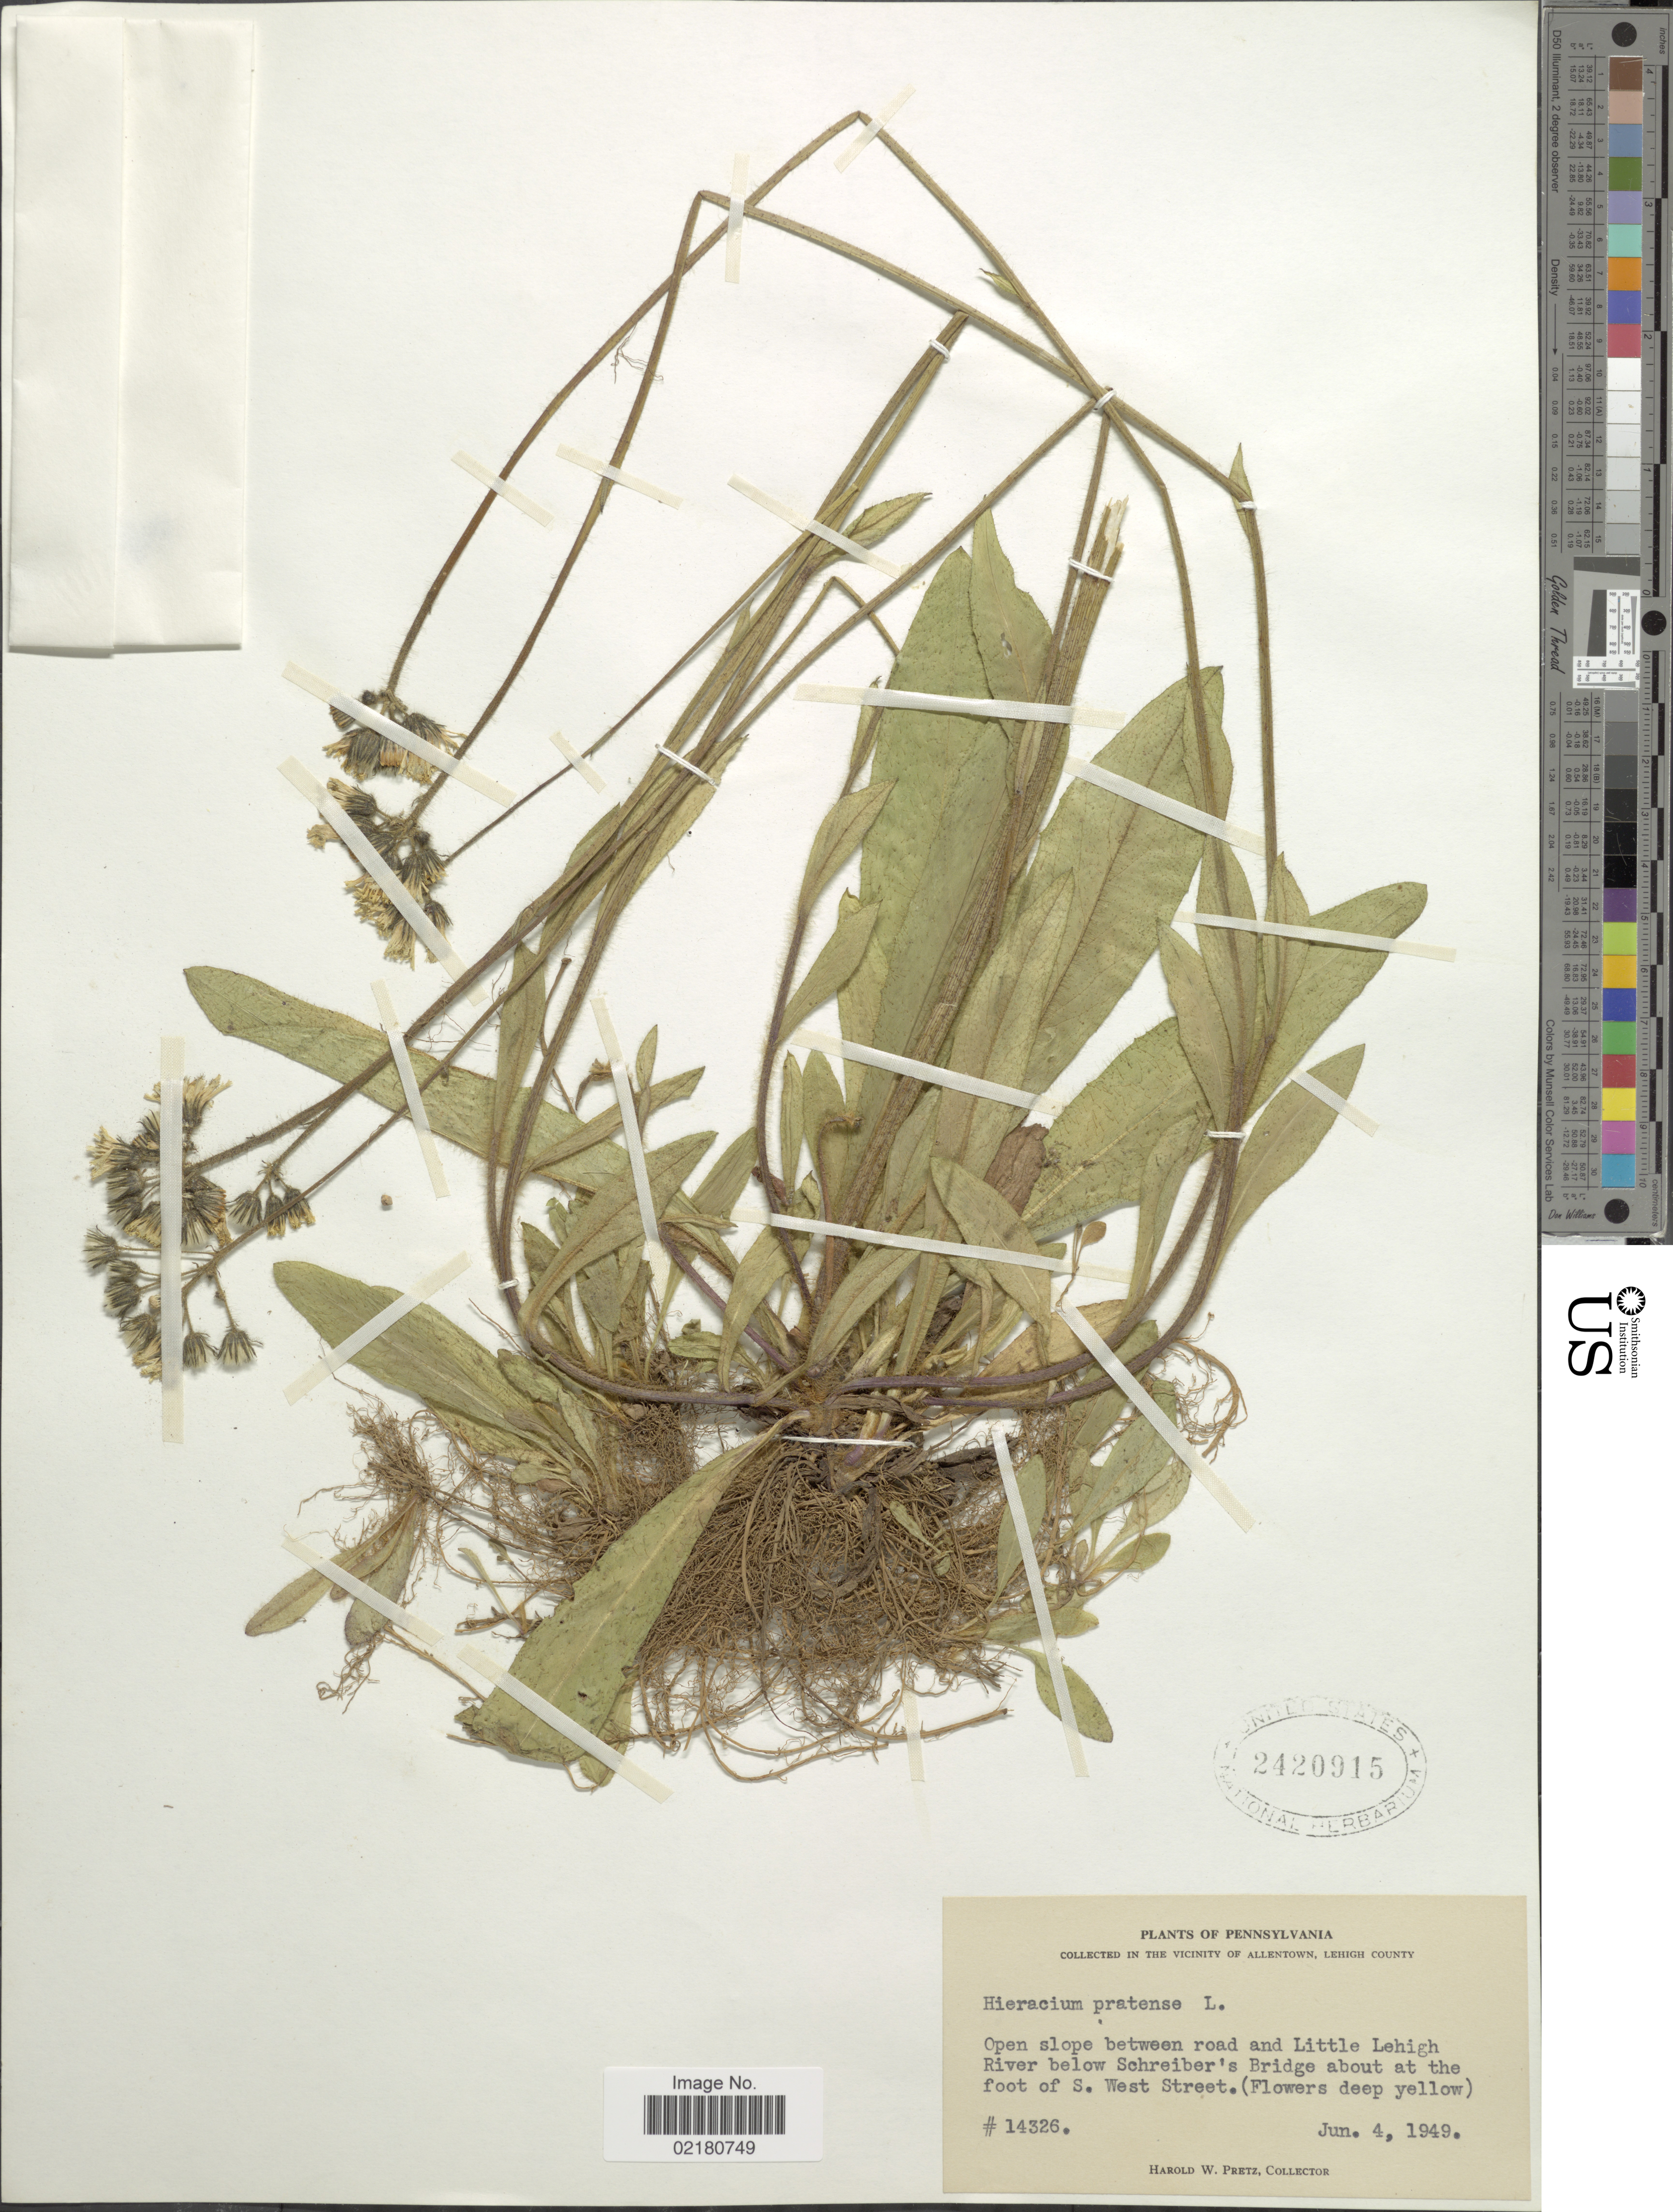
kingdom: Plantae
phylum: Tracheophyta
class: Magnoliopsida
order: Asterales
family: Asteraceae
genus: Pilosella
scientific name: Pilosella caespitosa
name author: (Dumort.) P. D. Sell & C. West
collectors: H. W. Pretz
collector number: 14326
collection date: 1949-06-04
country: United States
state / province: Pennsylvania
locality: In the Vicinity of Allentown, Lehigh County. Open Slope between road and Litle Lehigh River below Schreiber's Bridge about at the foot of S. West Street.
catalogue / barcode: US 2420915